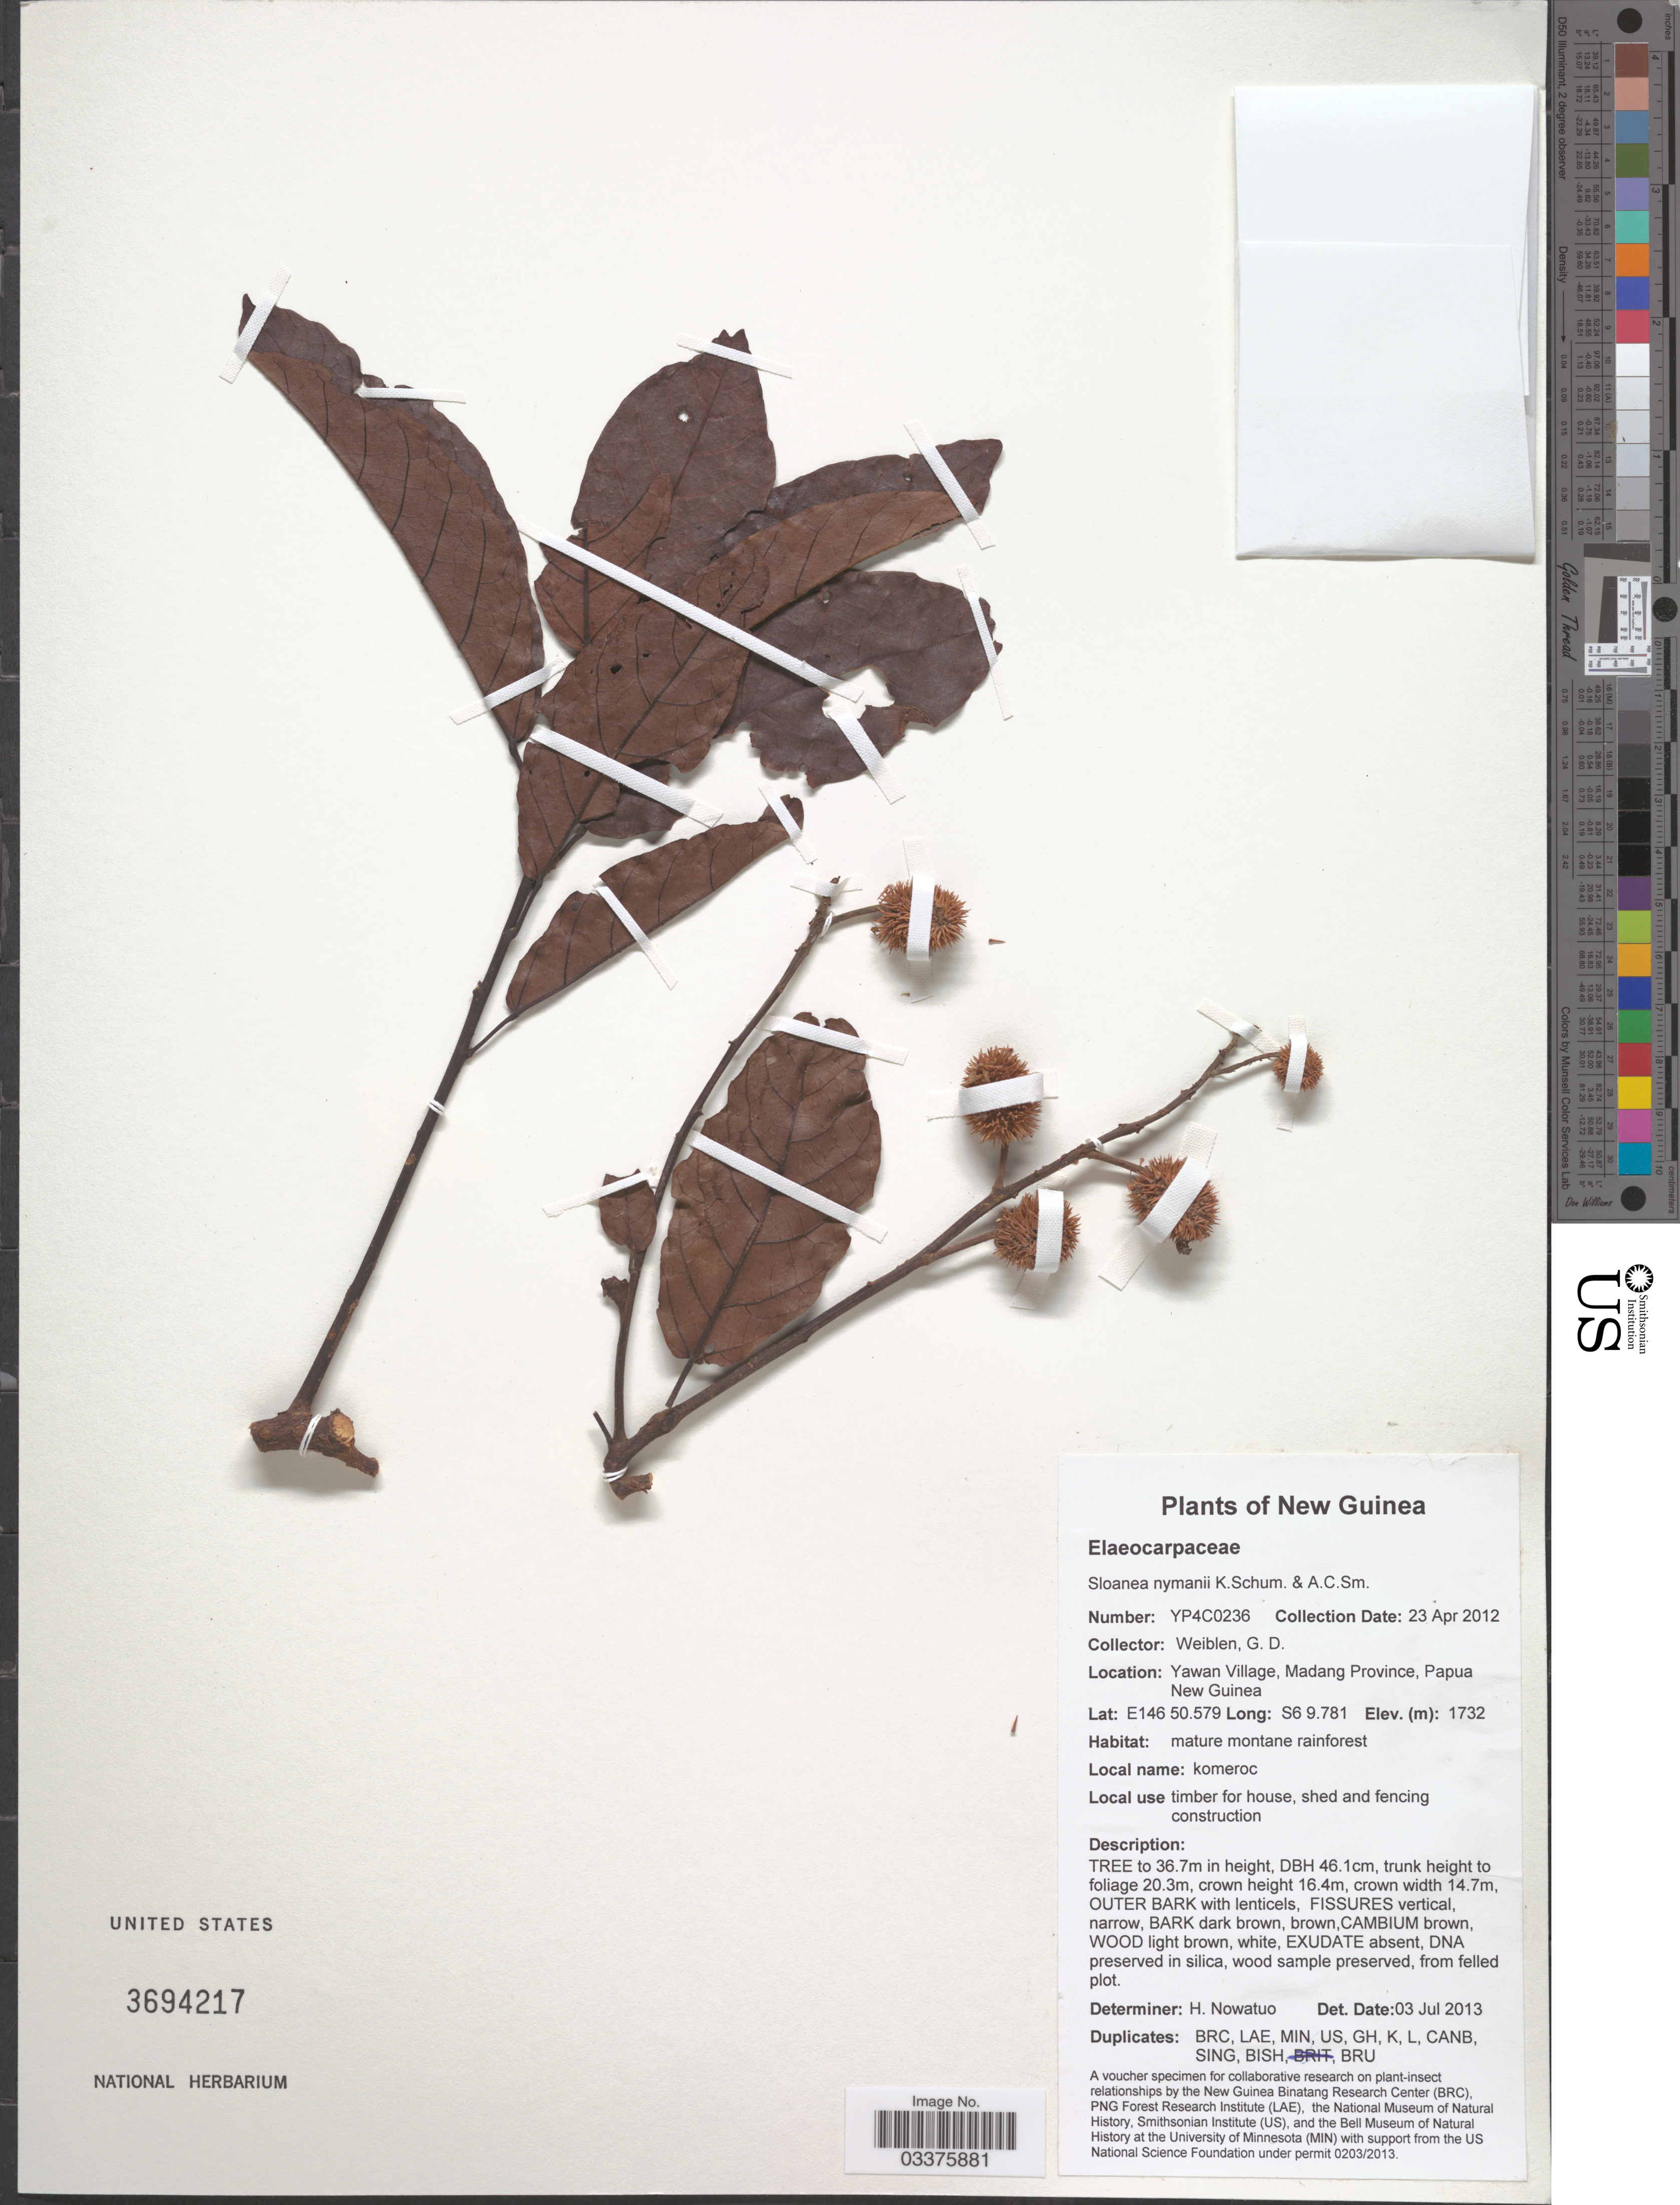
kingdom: Plantae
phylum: Tracheophyta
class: Magnoliopsida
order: Oxalidales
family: Elaeocarpaceae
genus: Sloanea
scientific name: Sloanea nymanii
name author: K. Schum.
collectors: G. D. Weiblen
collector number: YP4C0236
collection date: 2012-04-23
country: Papua New Guinea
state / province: Madang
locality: New Guinea. Yawan Village.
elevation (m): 1732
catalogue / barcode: US 3694217